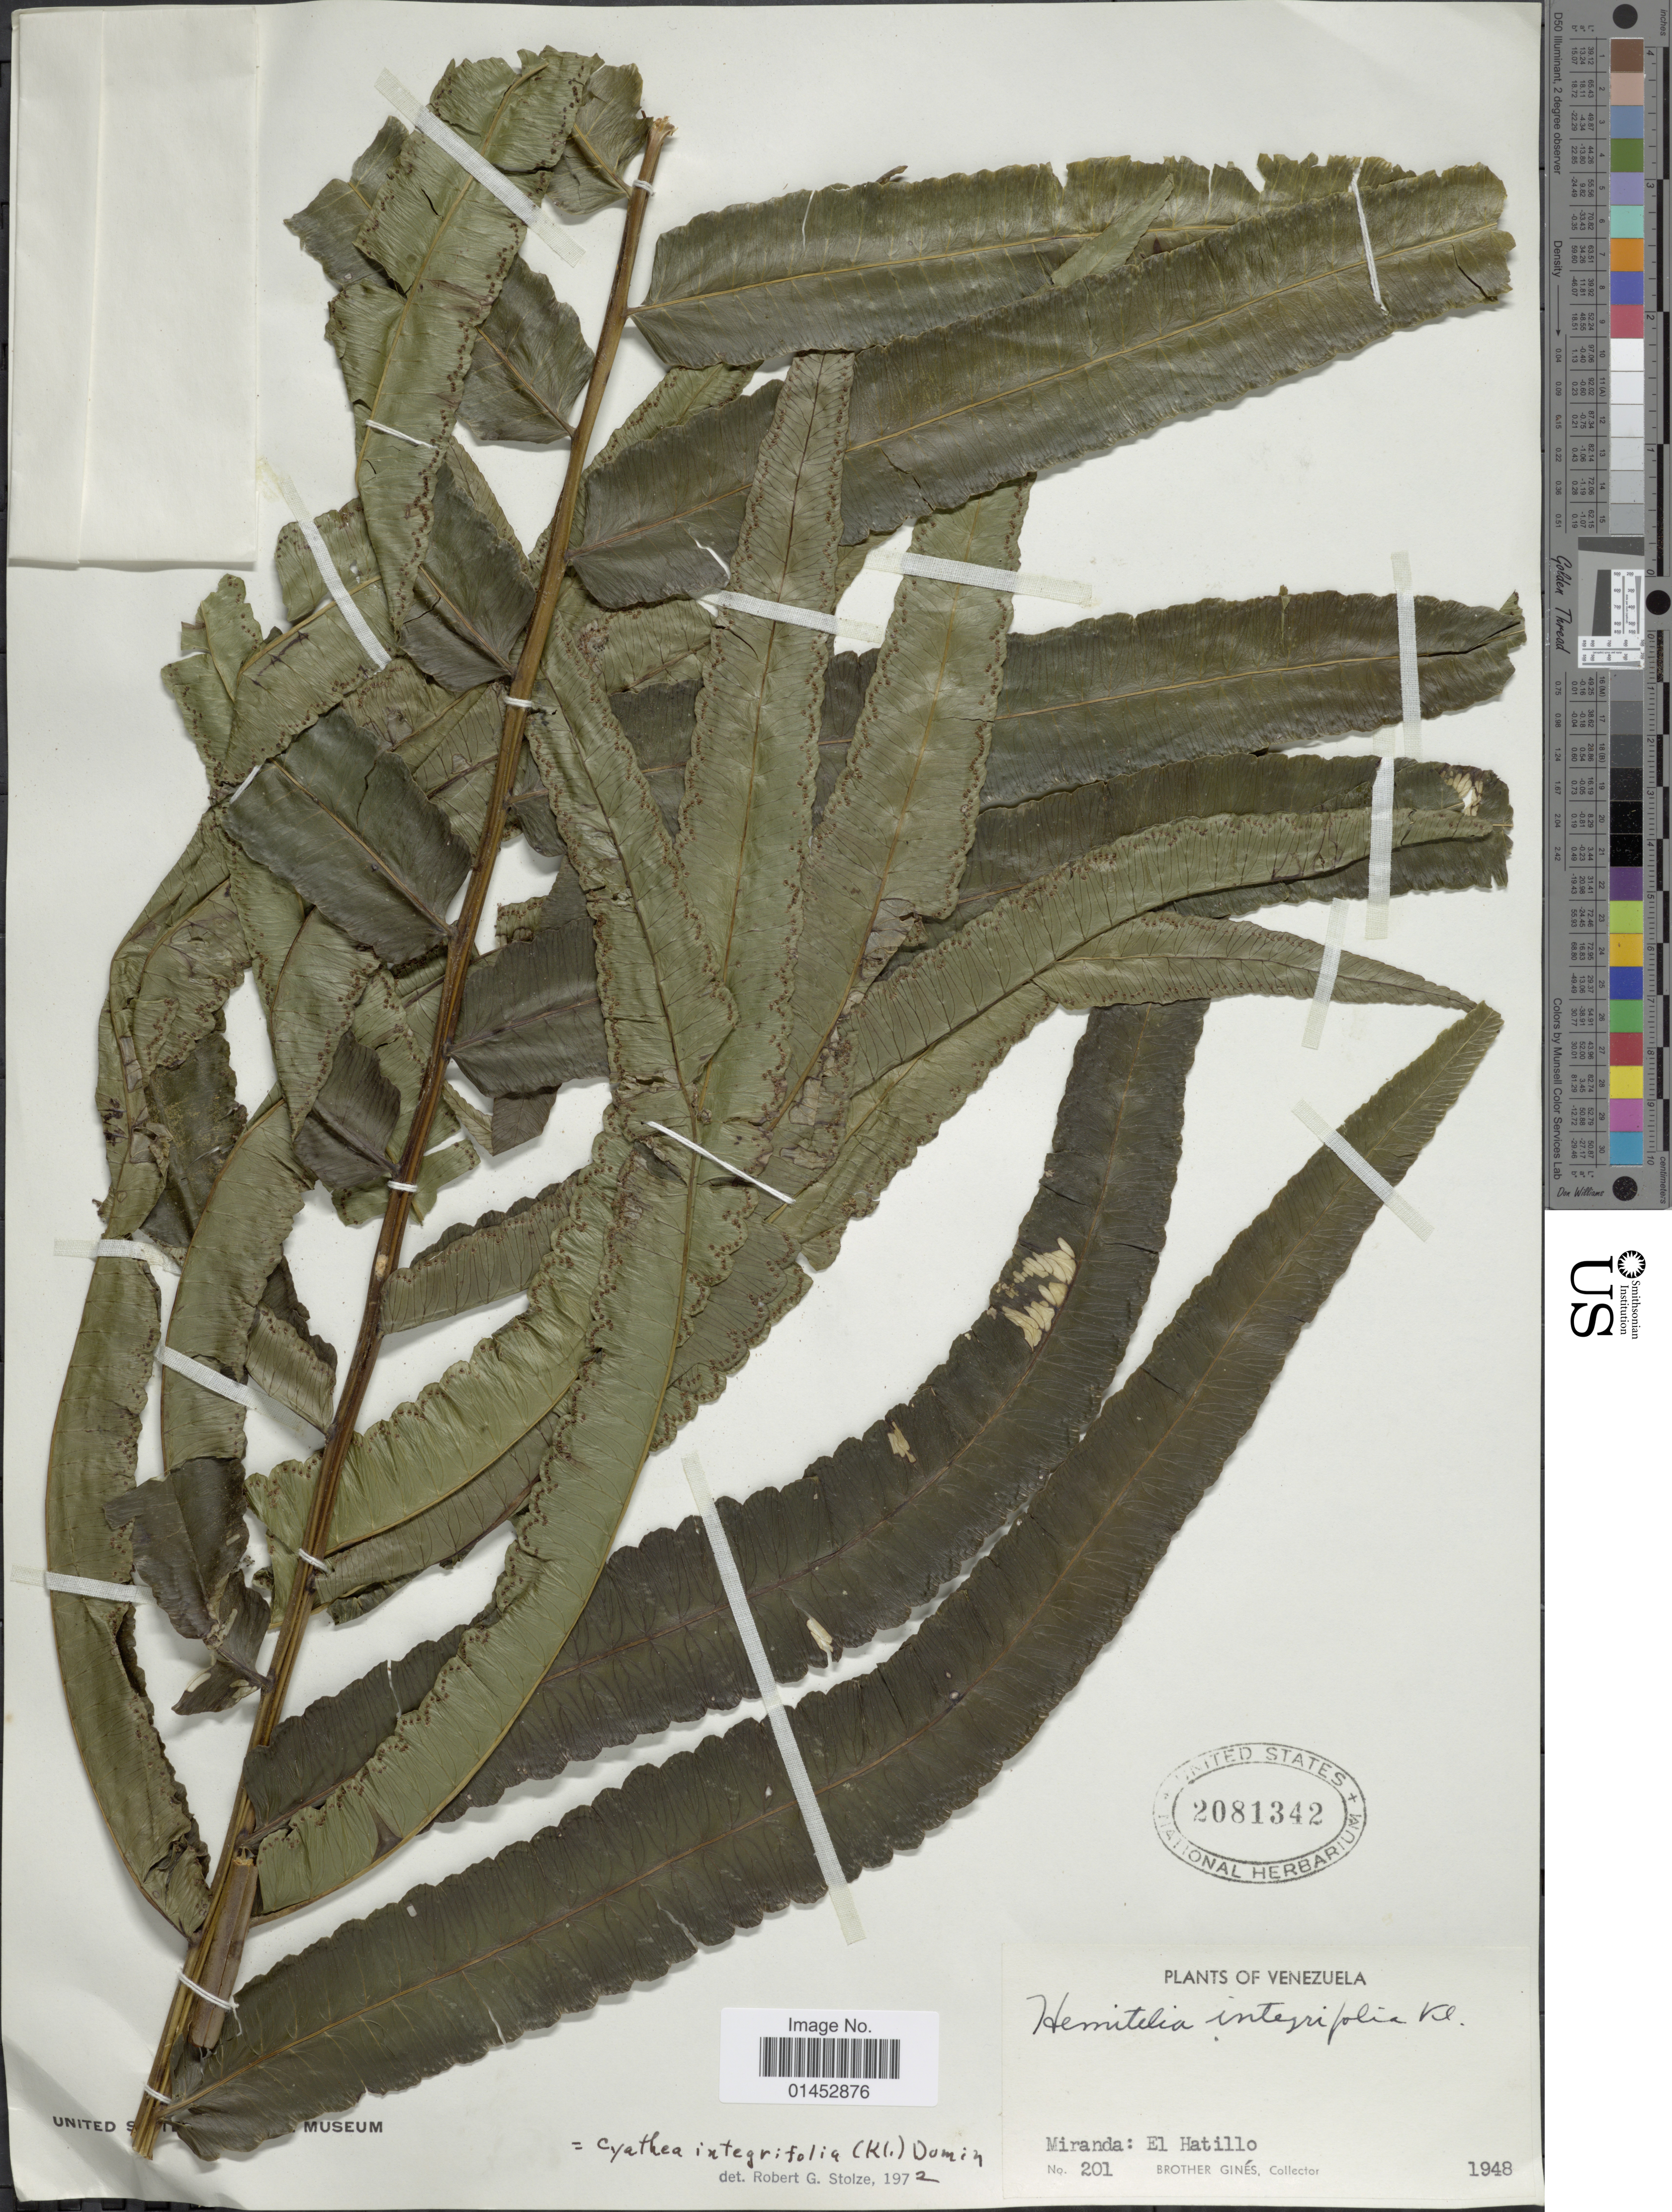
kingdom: Plantae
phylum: Tracheophyta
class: Polypodiopsida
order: Cyatheales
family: Cyatheaceae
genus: Cyathea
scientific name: Cyathea speciosa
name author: Humb. & Bonpl. ex Willd.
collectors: Bro. Gines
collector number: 201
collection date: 1948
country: Venezuela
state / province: Miranda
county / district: El Hatillo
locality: El Hatillo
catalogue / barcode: US 2081342